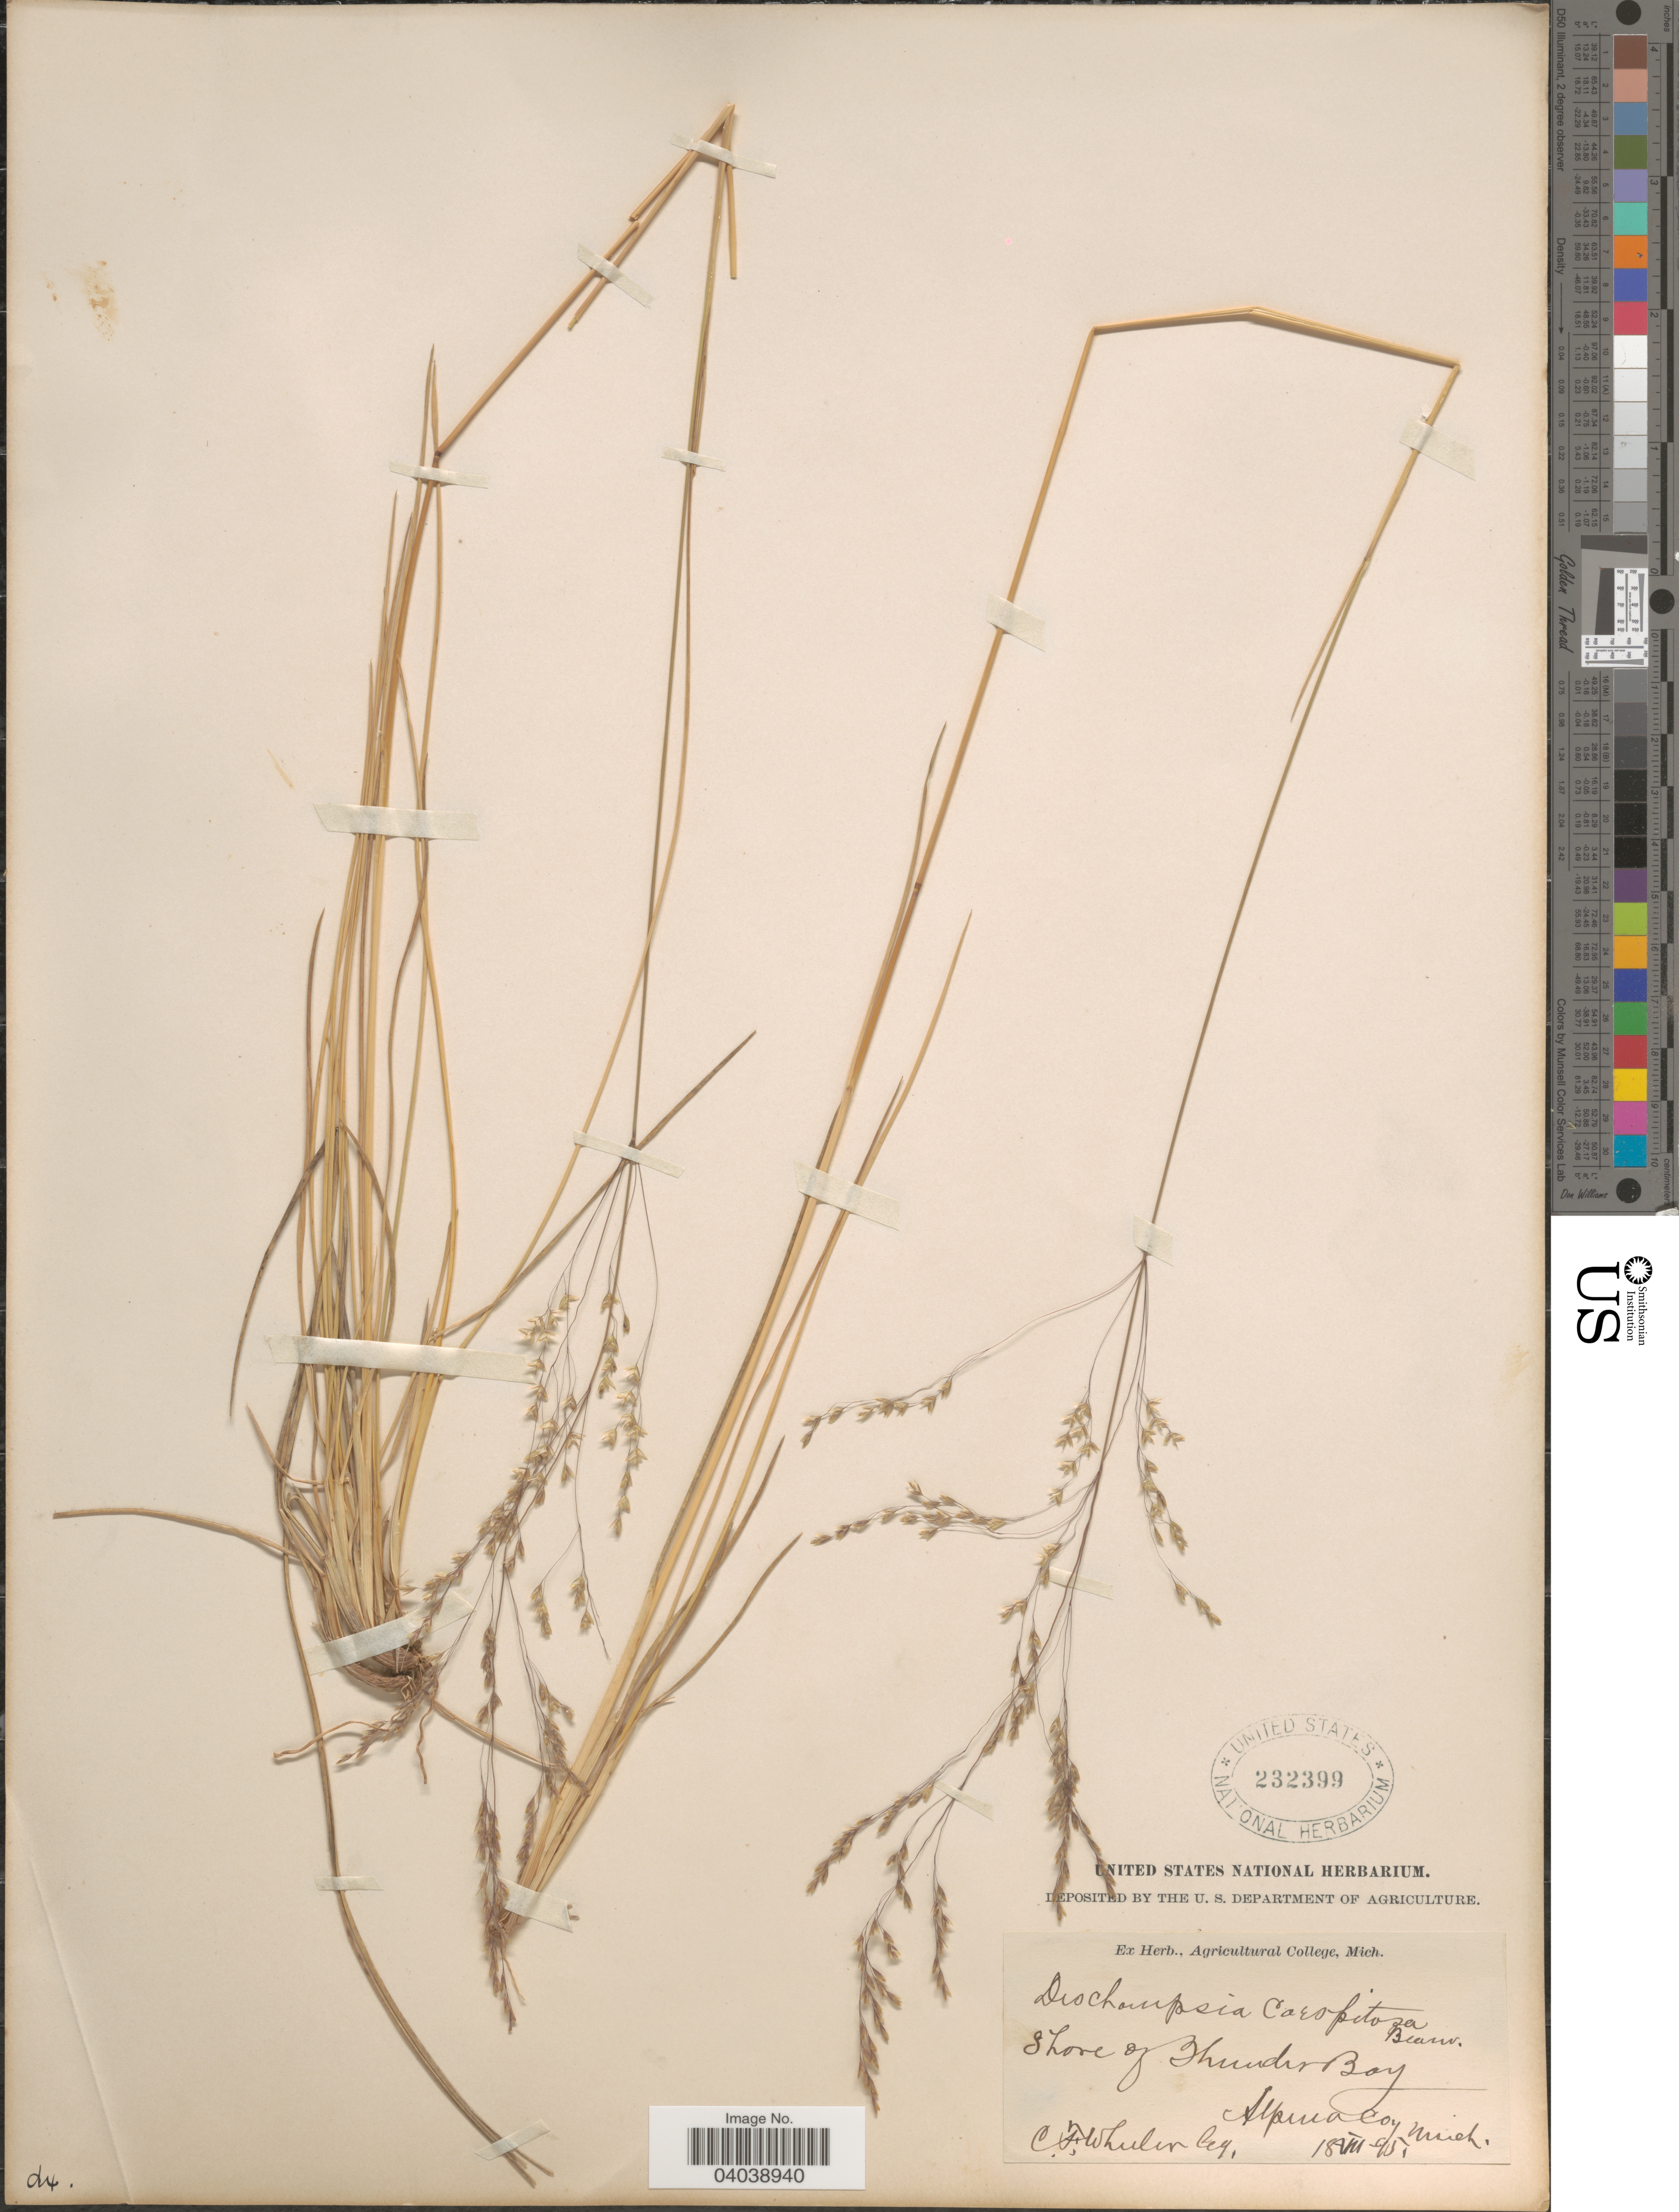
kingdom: Plantae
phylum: Tracheophyta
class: Liliopsida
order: Poales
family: Poaceae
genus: Deschampsia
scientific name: Deschampsia cespitosa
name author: (L.) P. Beauv.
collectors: C. Wheeler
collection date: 1951-05-18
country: United States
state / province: Michigan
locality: Shore of Thunder Bay. Alpina Co.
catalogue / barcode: US 232399